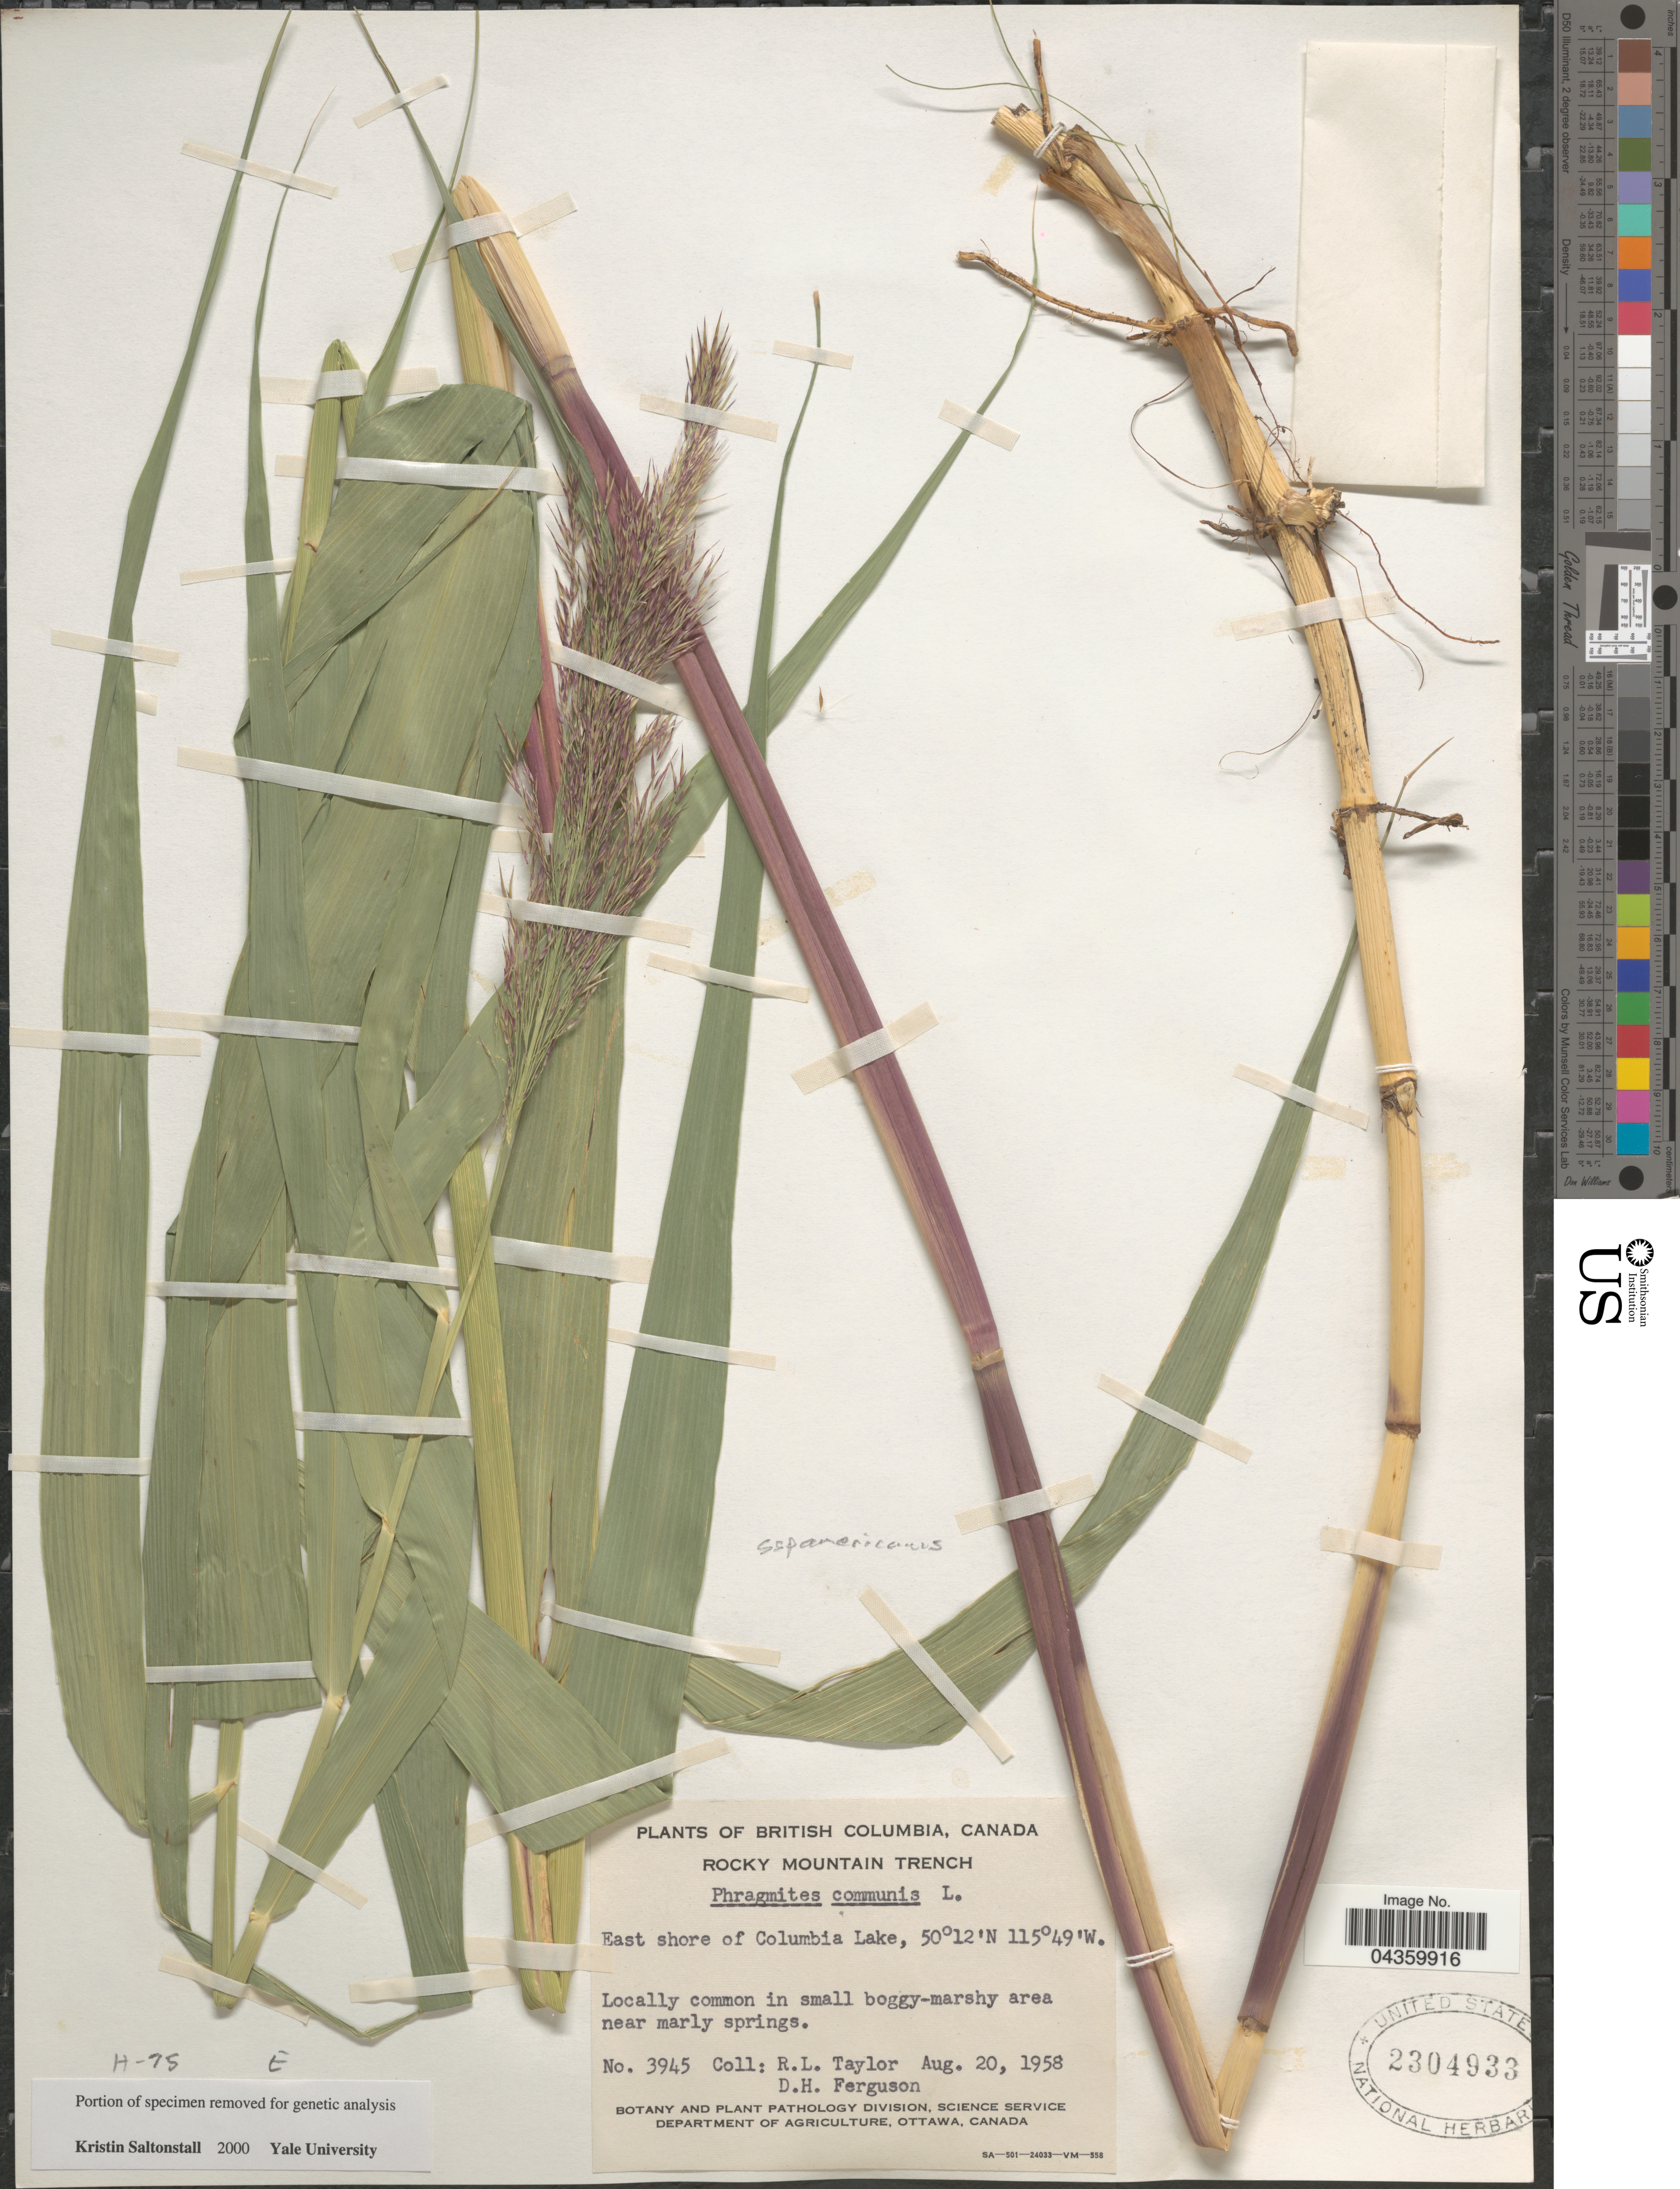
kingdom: Plantae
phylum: Tracheophyta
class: Liliopsida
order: Poales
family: Poaceae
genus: Phragmites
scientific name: Phragmites australis subsp. americanus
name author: Saltonstall & et al.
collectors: R. Taylor & D. Ferguson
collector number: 3945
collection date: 1958-08-20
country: Canada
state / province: British Columbia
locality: Rocky Mountain Trench. East shore of Columbia Lake.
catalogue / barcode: US 2304933